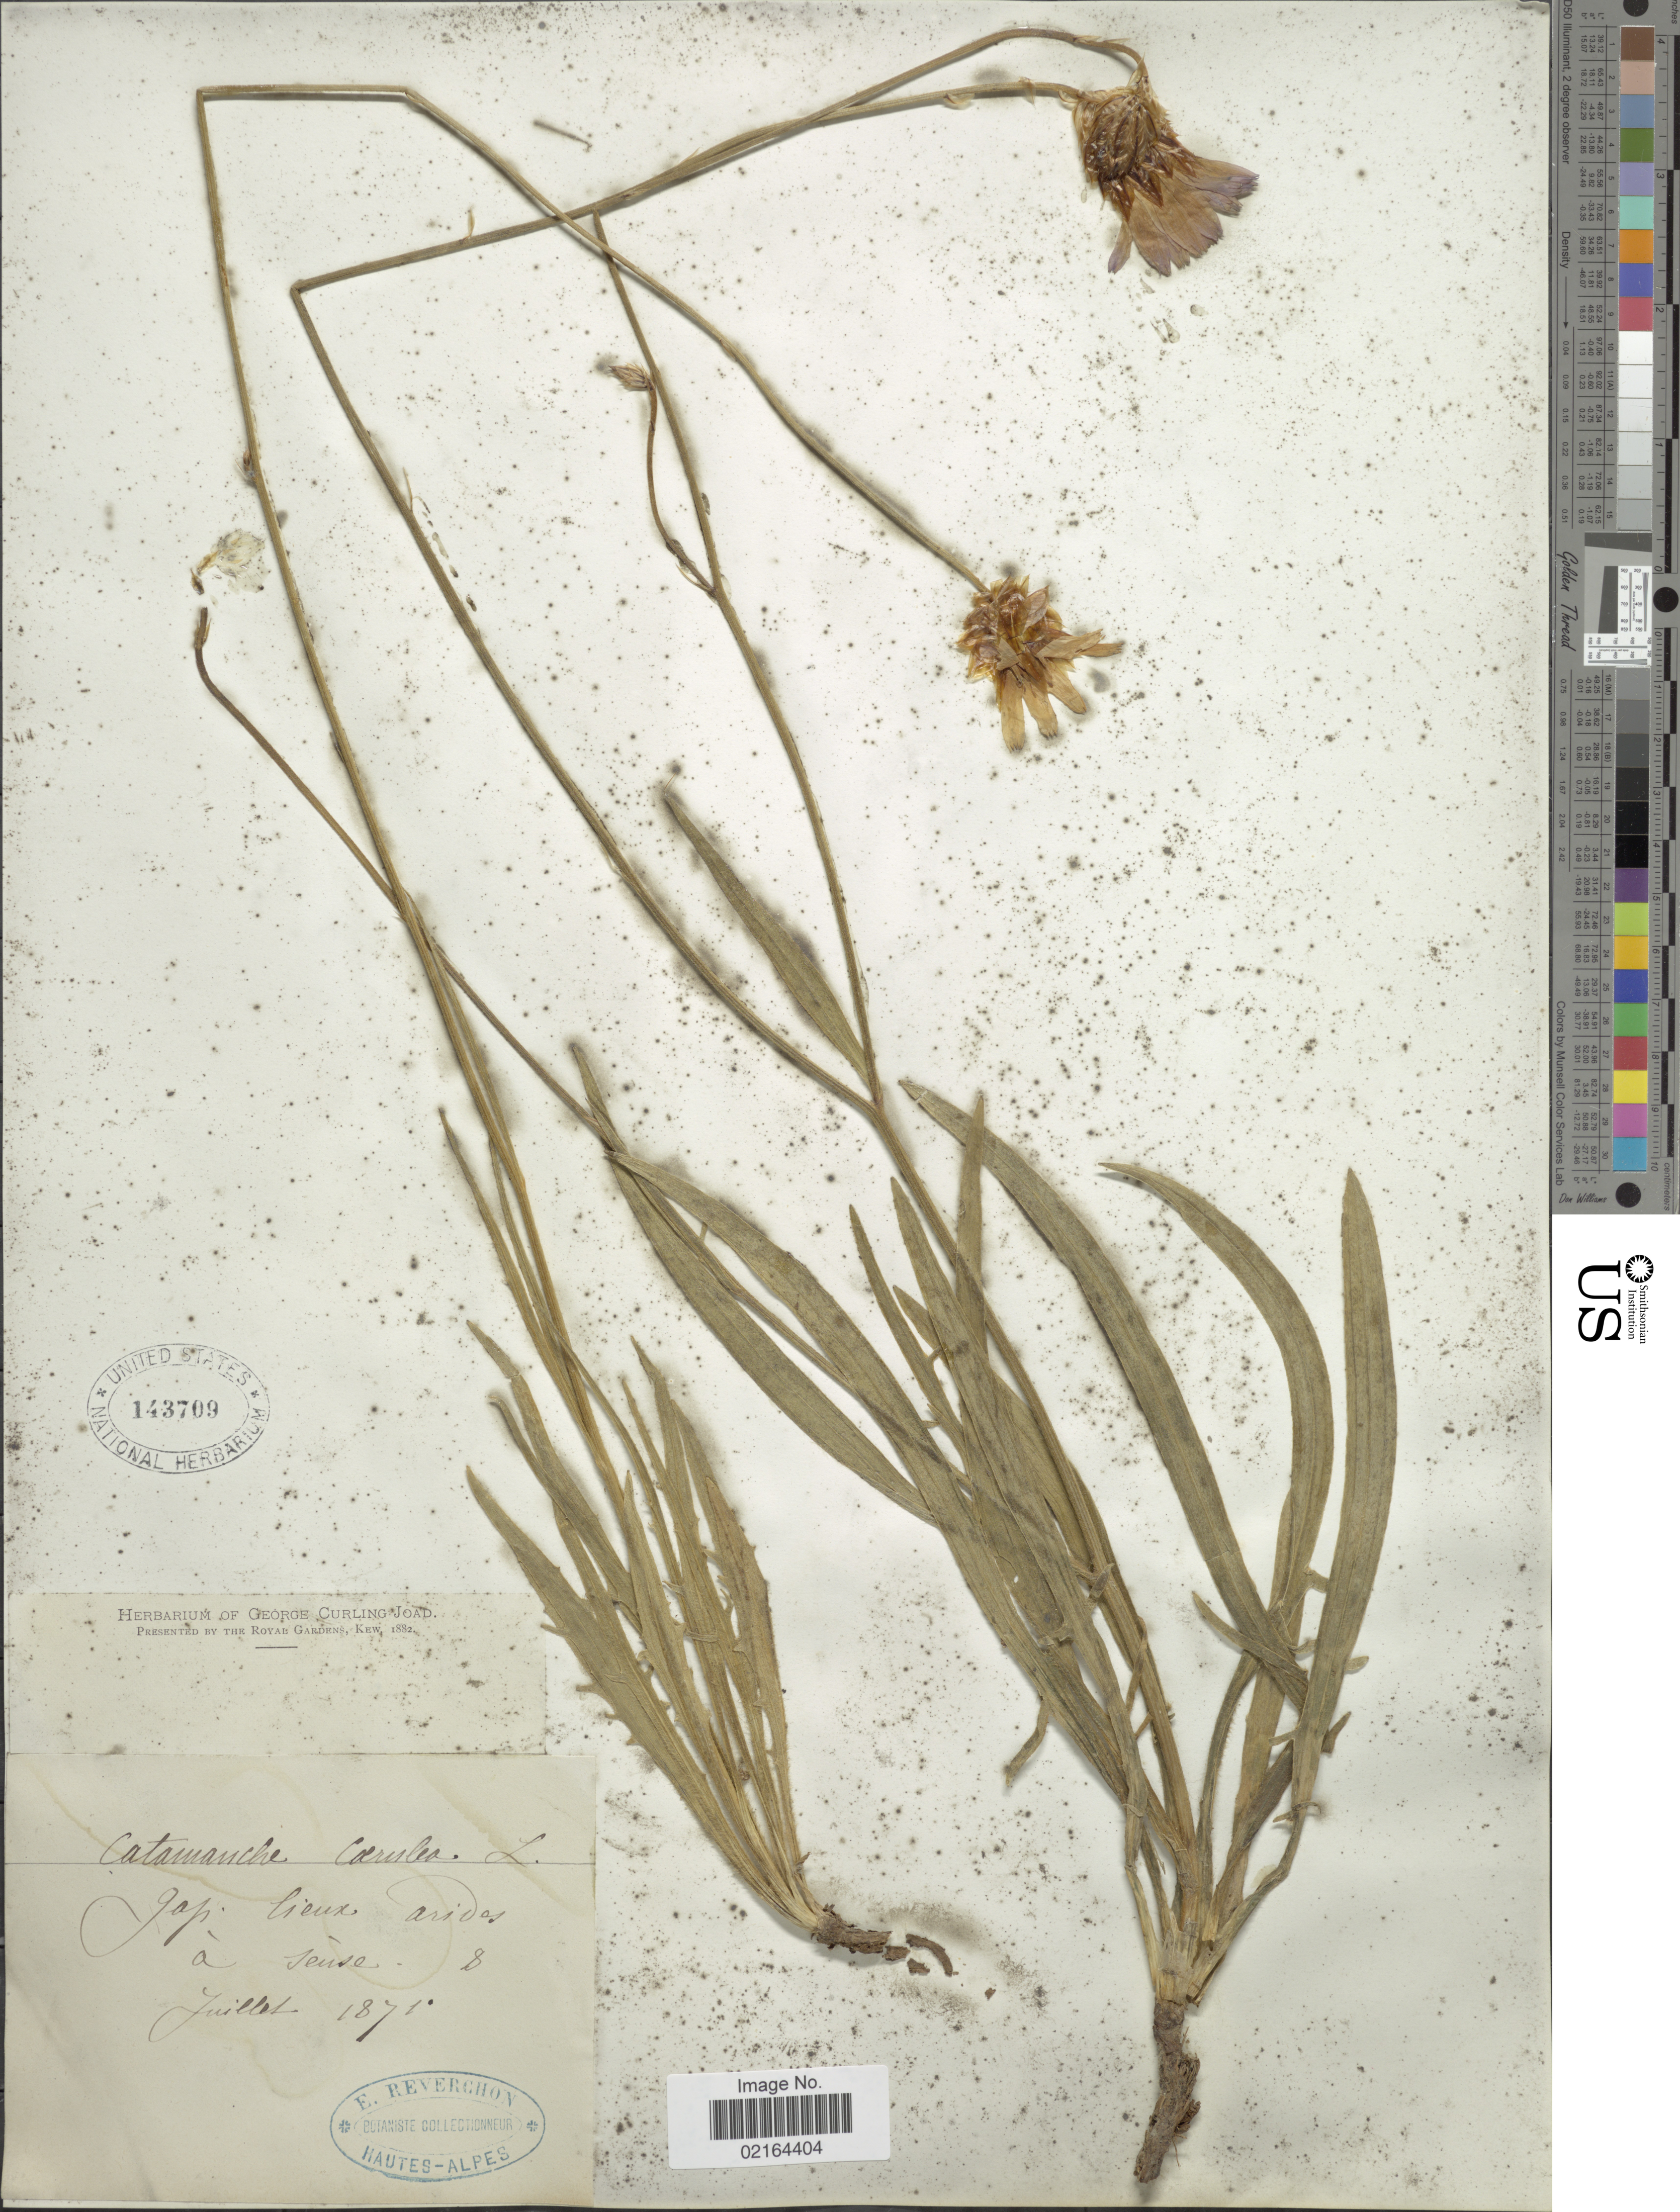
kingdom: Plantae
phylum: Tracheophyta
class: Magnoliopsida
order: Asterales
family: Asteraceae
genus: Catananche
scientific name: Catananche caerulea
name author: L.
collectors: E. Reverchon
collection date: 1871-07-08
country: France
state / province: Provence-Alpes-Côte d'Azur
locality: Gap, lieux arides à Seuse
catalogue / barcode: US 143709